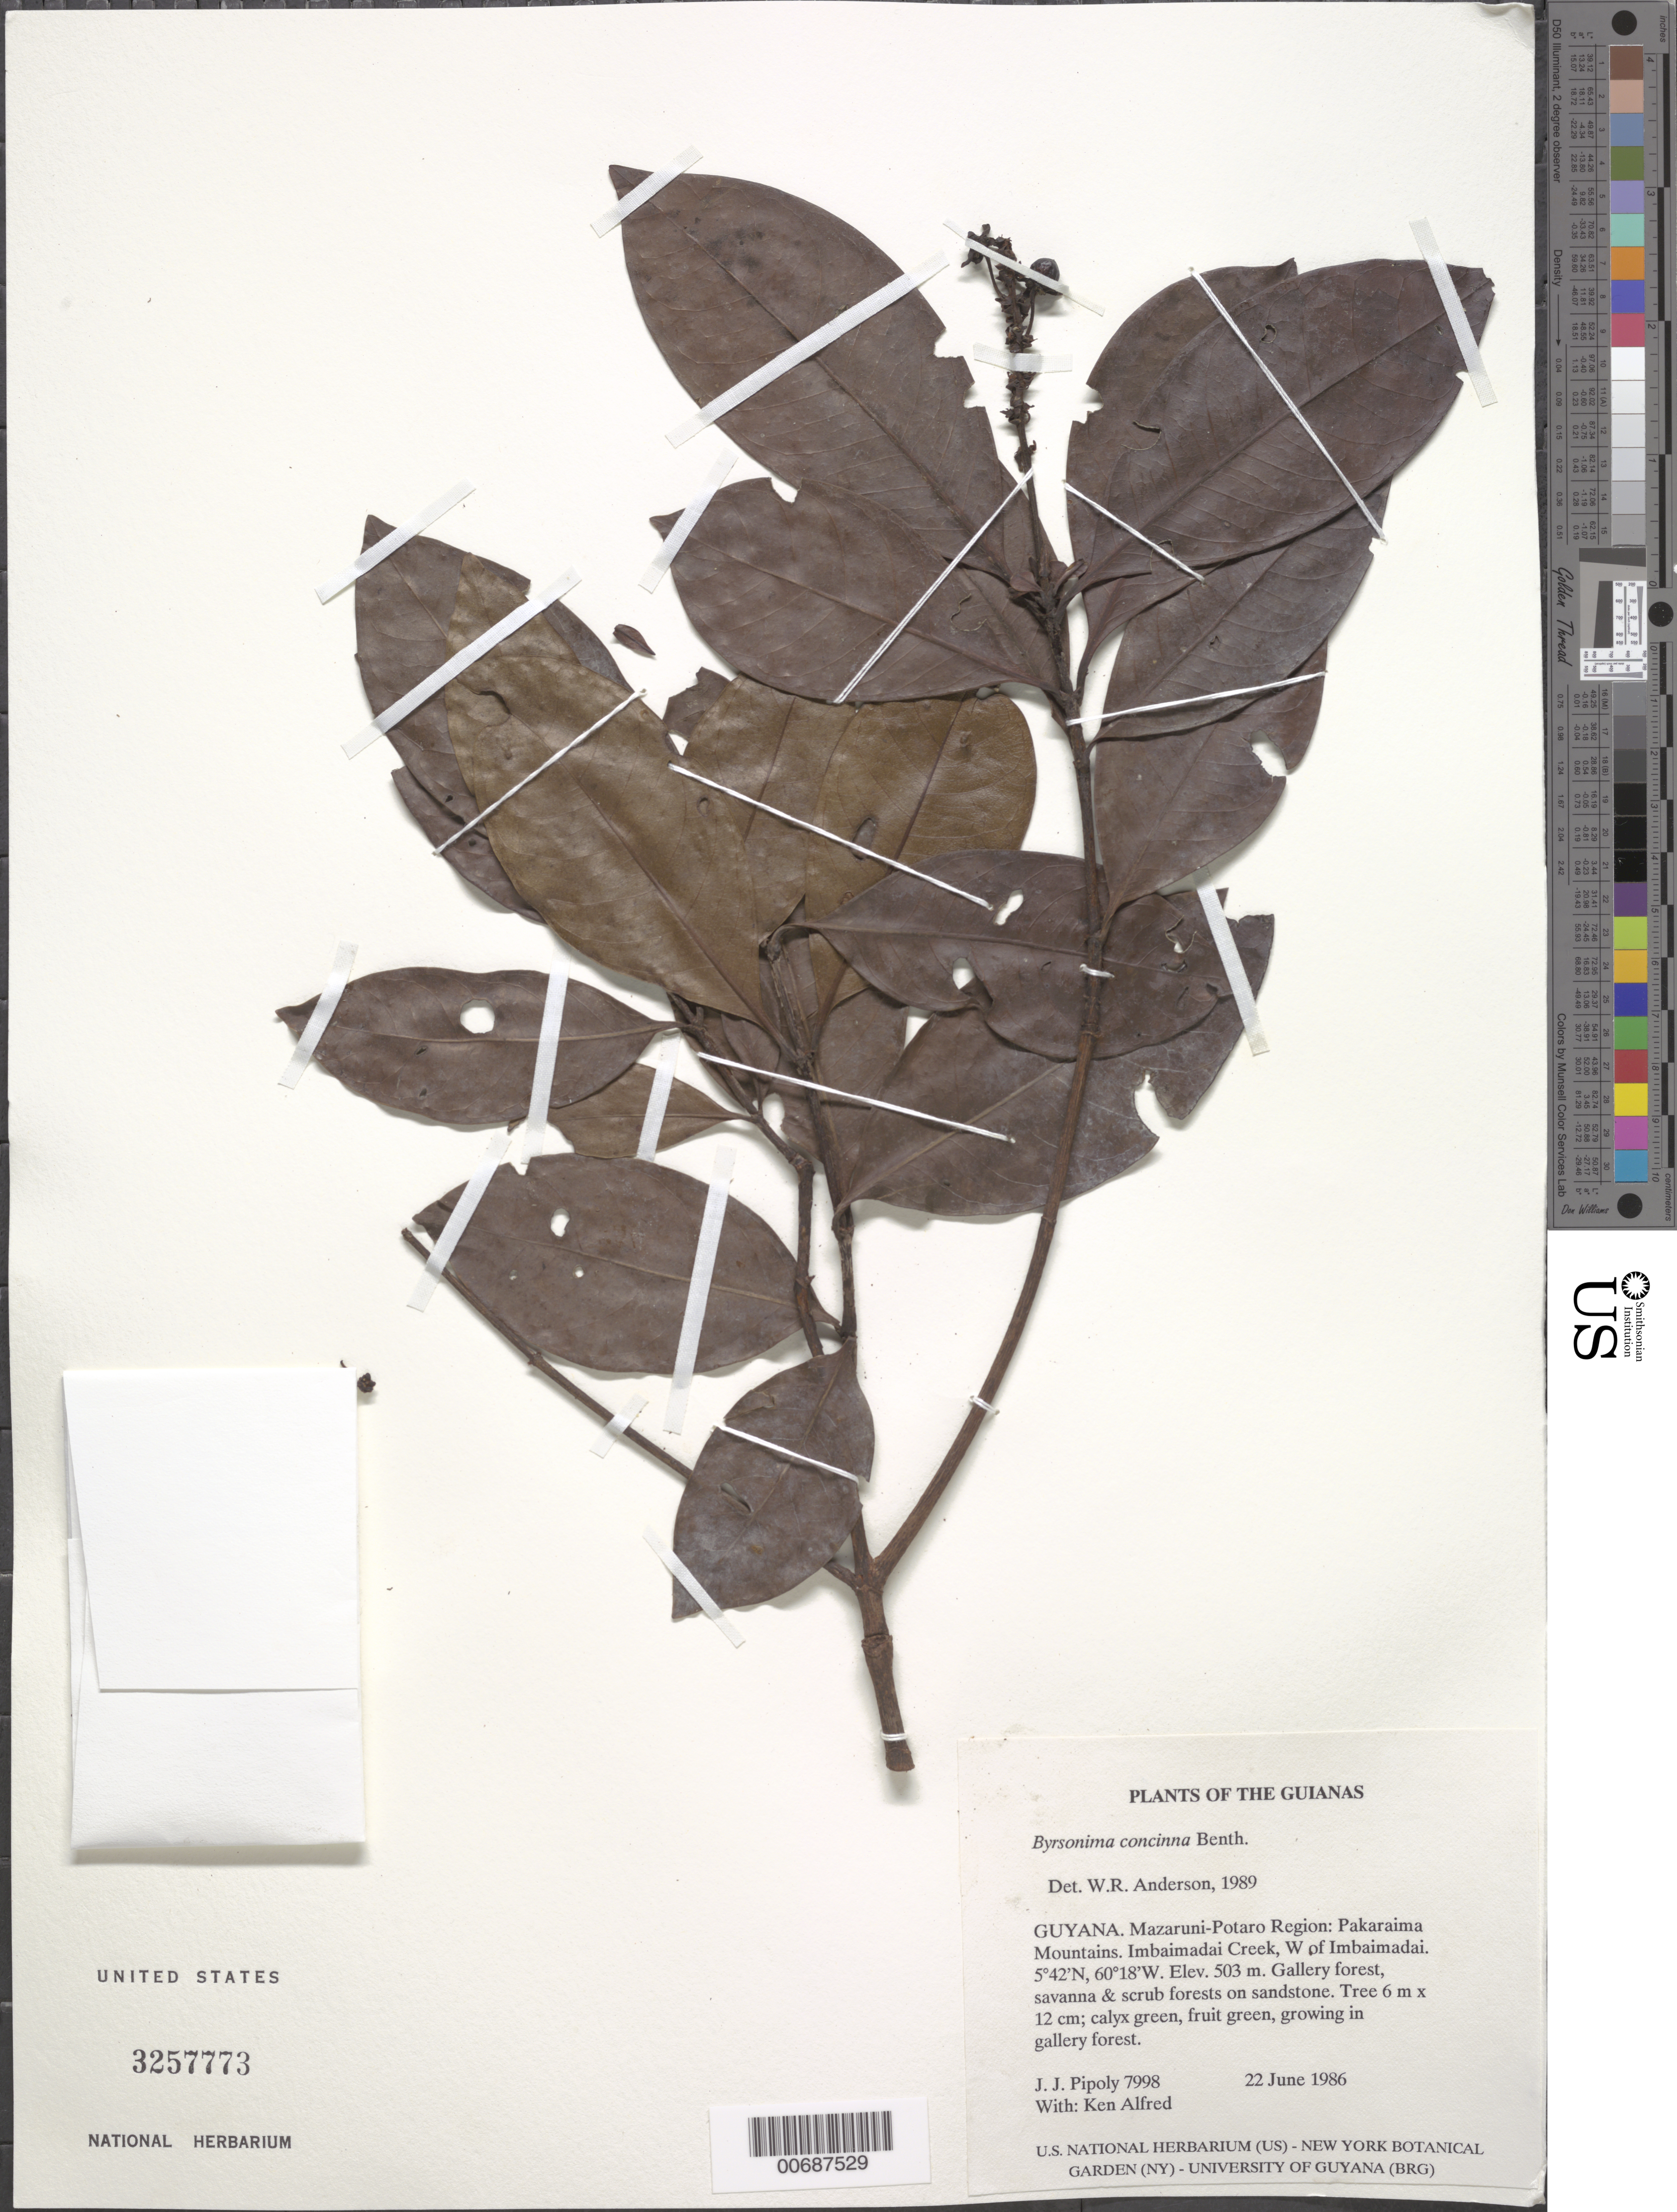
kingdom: Plantae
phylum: Tracheophyta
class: Magnoliopsida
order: Malpighiales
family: Malpighiaceae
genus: Byrsonima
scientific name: Byrsonima concinna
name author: Benth.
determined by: Anderson, W. R., (MICH), University of Michigan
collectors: J. J. Pipoly & K. Alfred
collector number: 7998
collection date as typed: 22 June 1986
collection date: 1986-06-22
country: Guyana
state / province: Cuyuni-Mazaruni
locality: Pakaraima Mts. Imbaimadai Creek, W of Imbaimadai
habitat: Gallery forest, savanna and scrub forests on sandstone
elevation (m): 503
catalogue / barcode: US 3257773